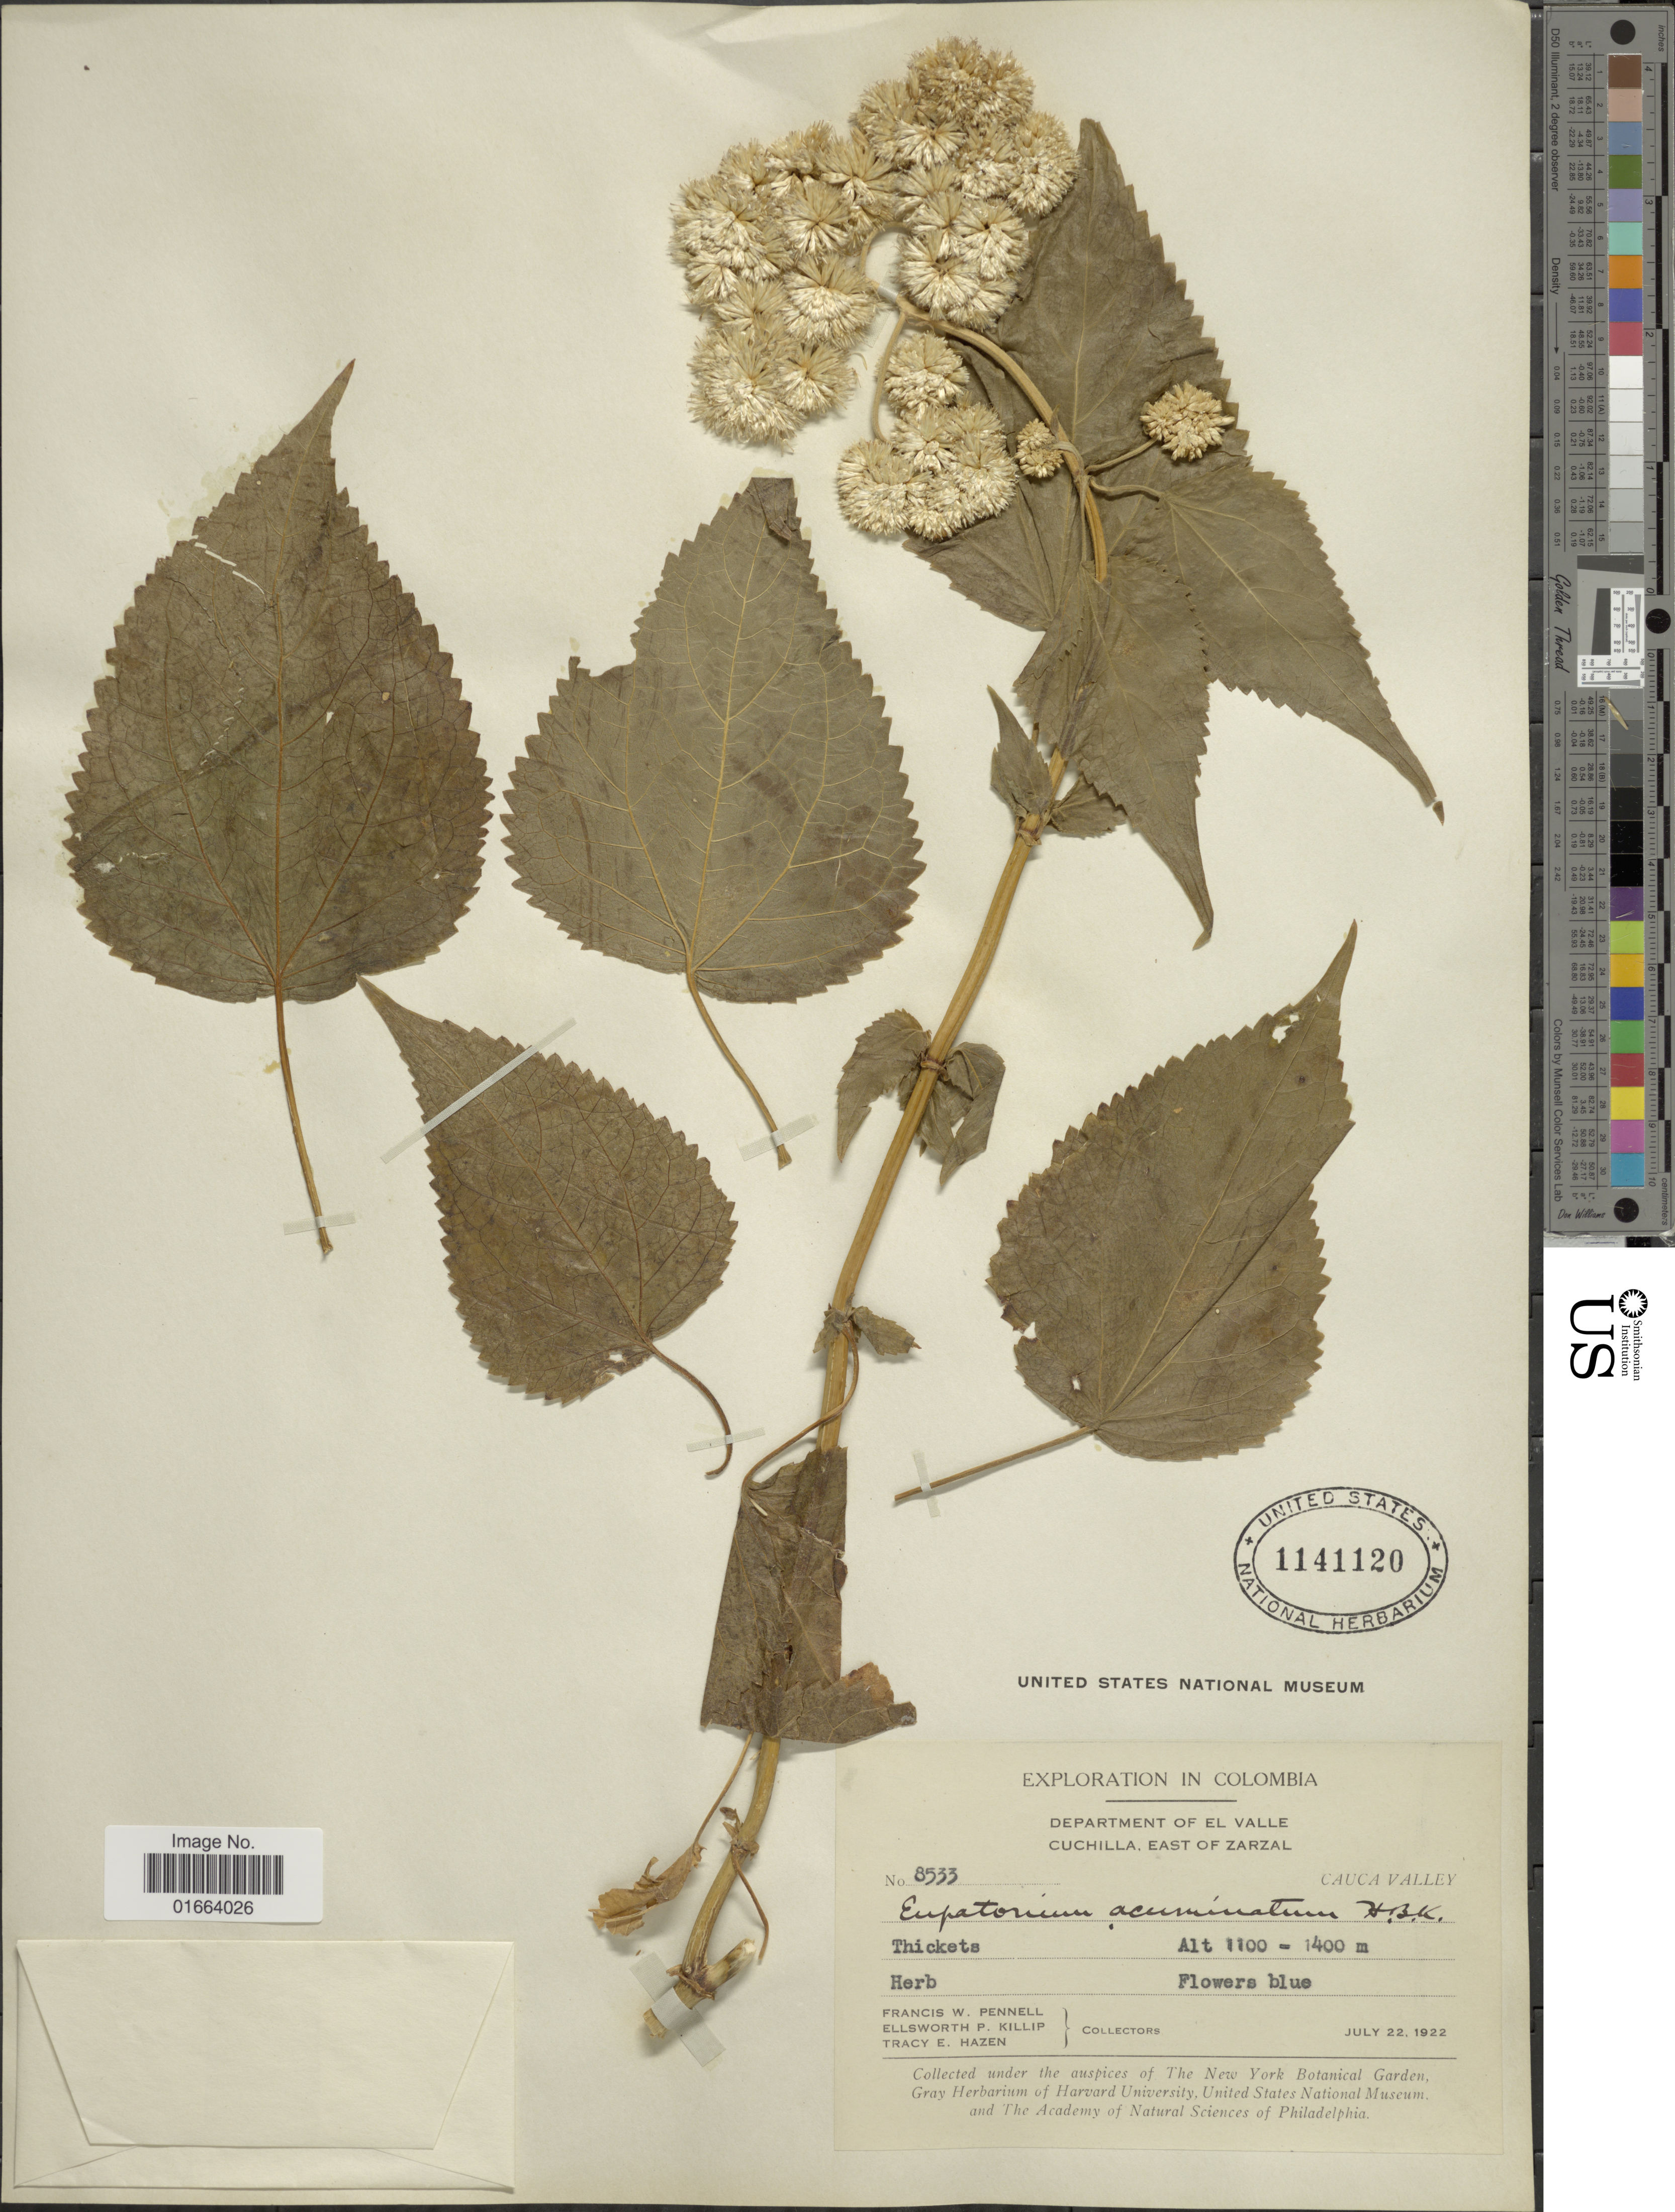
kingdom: Plantae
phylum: Tracheophyta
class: Magnoliopsida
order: Asterales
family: Asteraceae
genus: Critoniella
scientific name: Critoniella acuminata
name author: (Kunth) R.M. King & H. Rob.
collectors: F. W. Pennell, E. P. Killip & T. E. Hazen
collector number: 8533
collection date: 1922-07-22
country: Colombia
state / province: Valle del Cauca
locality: Department of El Valle. Cuchilla, East of Zarzal. Cauca Valley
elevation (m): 1100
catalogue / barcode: US 1141120